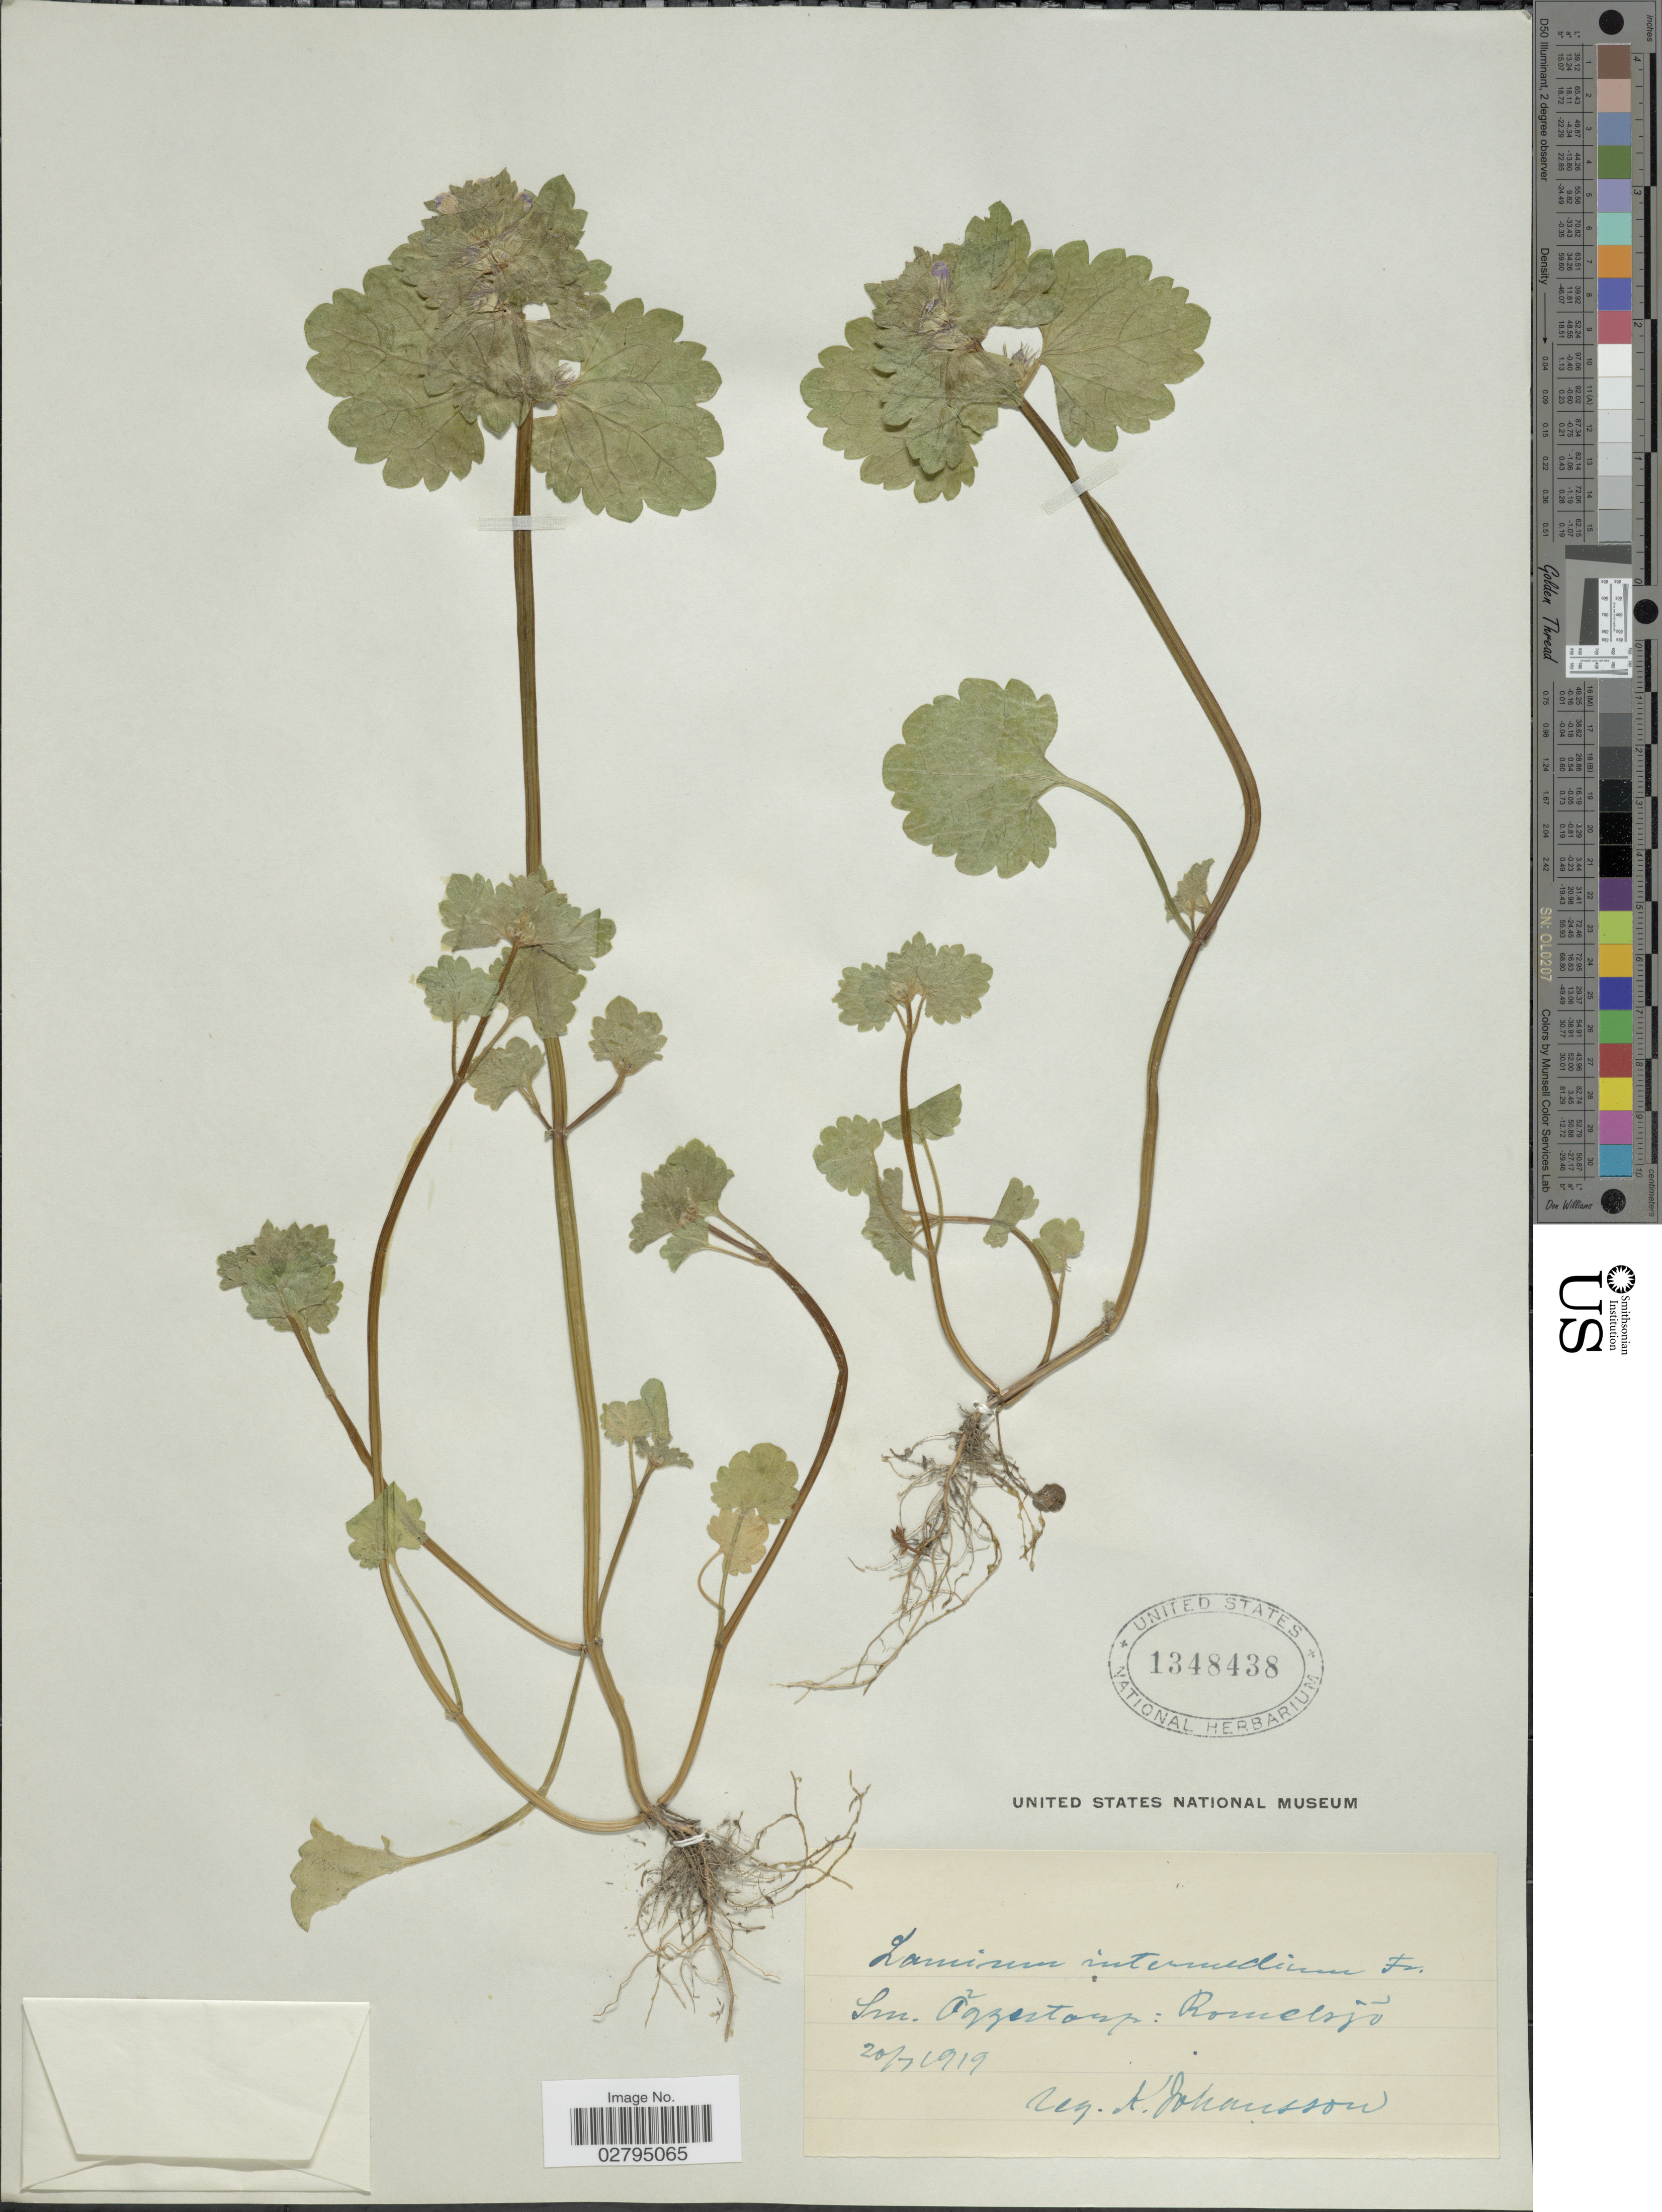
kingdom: Plantae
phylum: Tracheophyta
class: Magnoliopsida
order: Lamiales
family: Lamiaceae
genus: Lamium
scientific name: Lamium confertum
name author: Fr.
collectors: K. Johansson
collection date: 1919-07-20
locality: Im. [illegible text]: Romelsjõ.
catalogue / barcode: US 1348438